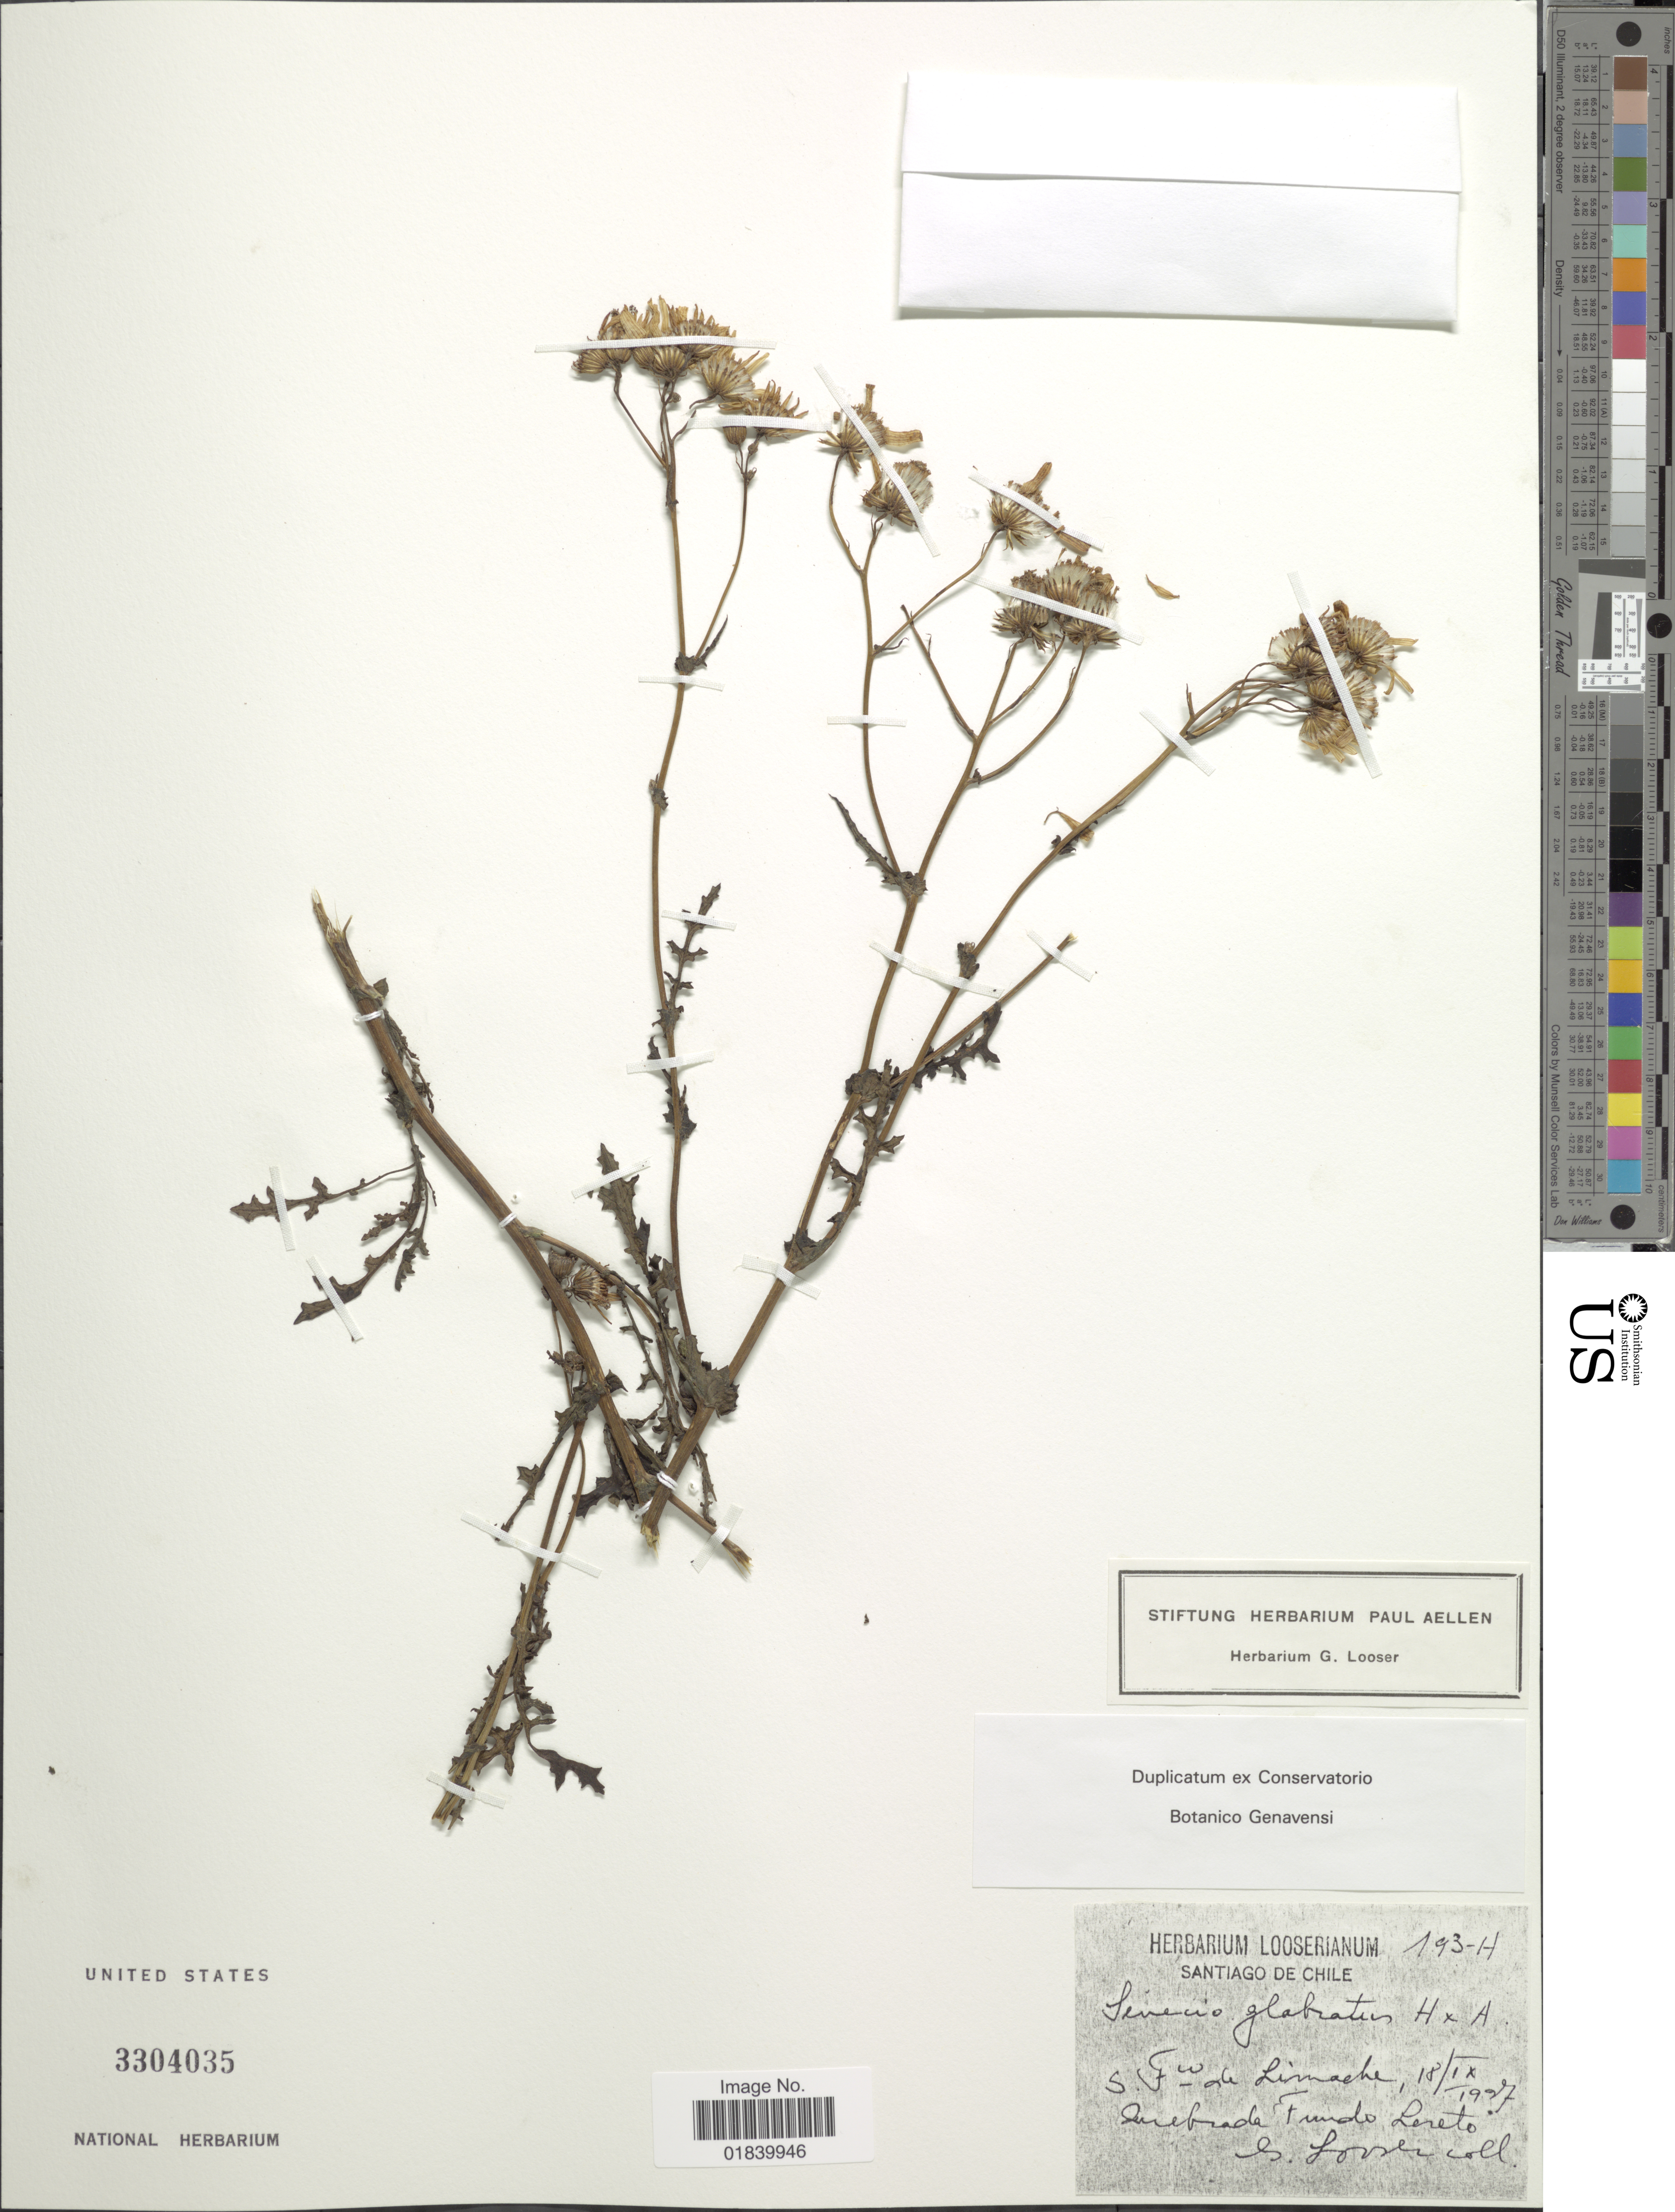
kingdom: Plantae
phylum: Tracheophyta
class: Magnoliopsida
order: Asterales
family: Asteraceae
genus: Senecio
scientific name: Senecio glabratus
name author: Hook. & Arn.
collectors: G. Looser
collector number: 193-H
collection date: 1927-09-18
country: Chile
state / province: Región Metropolitana (RM)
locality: Santiago de Chile. S. Fra. de Limache. Quebrada Fundo Loreto.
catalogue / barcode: US 3304035